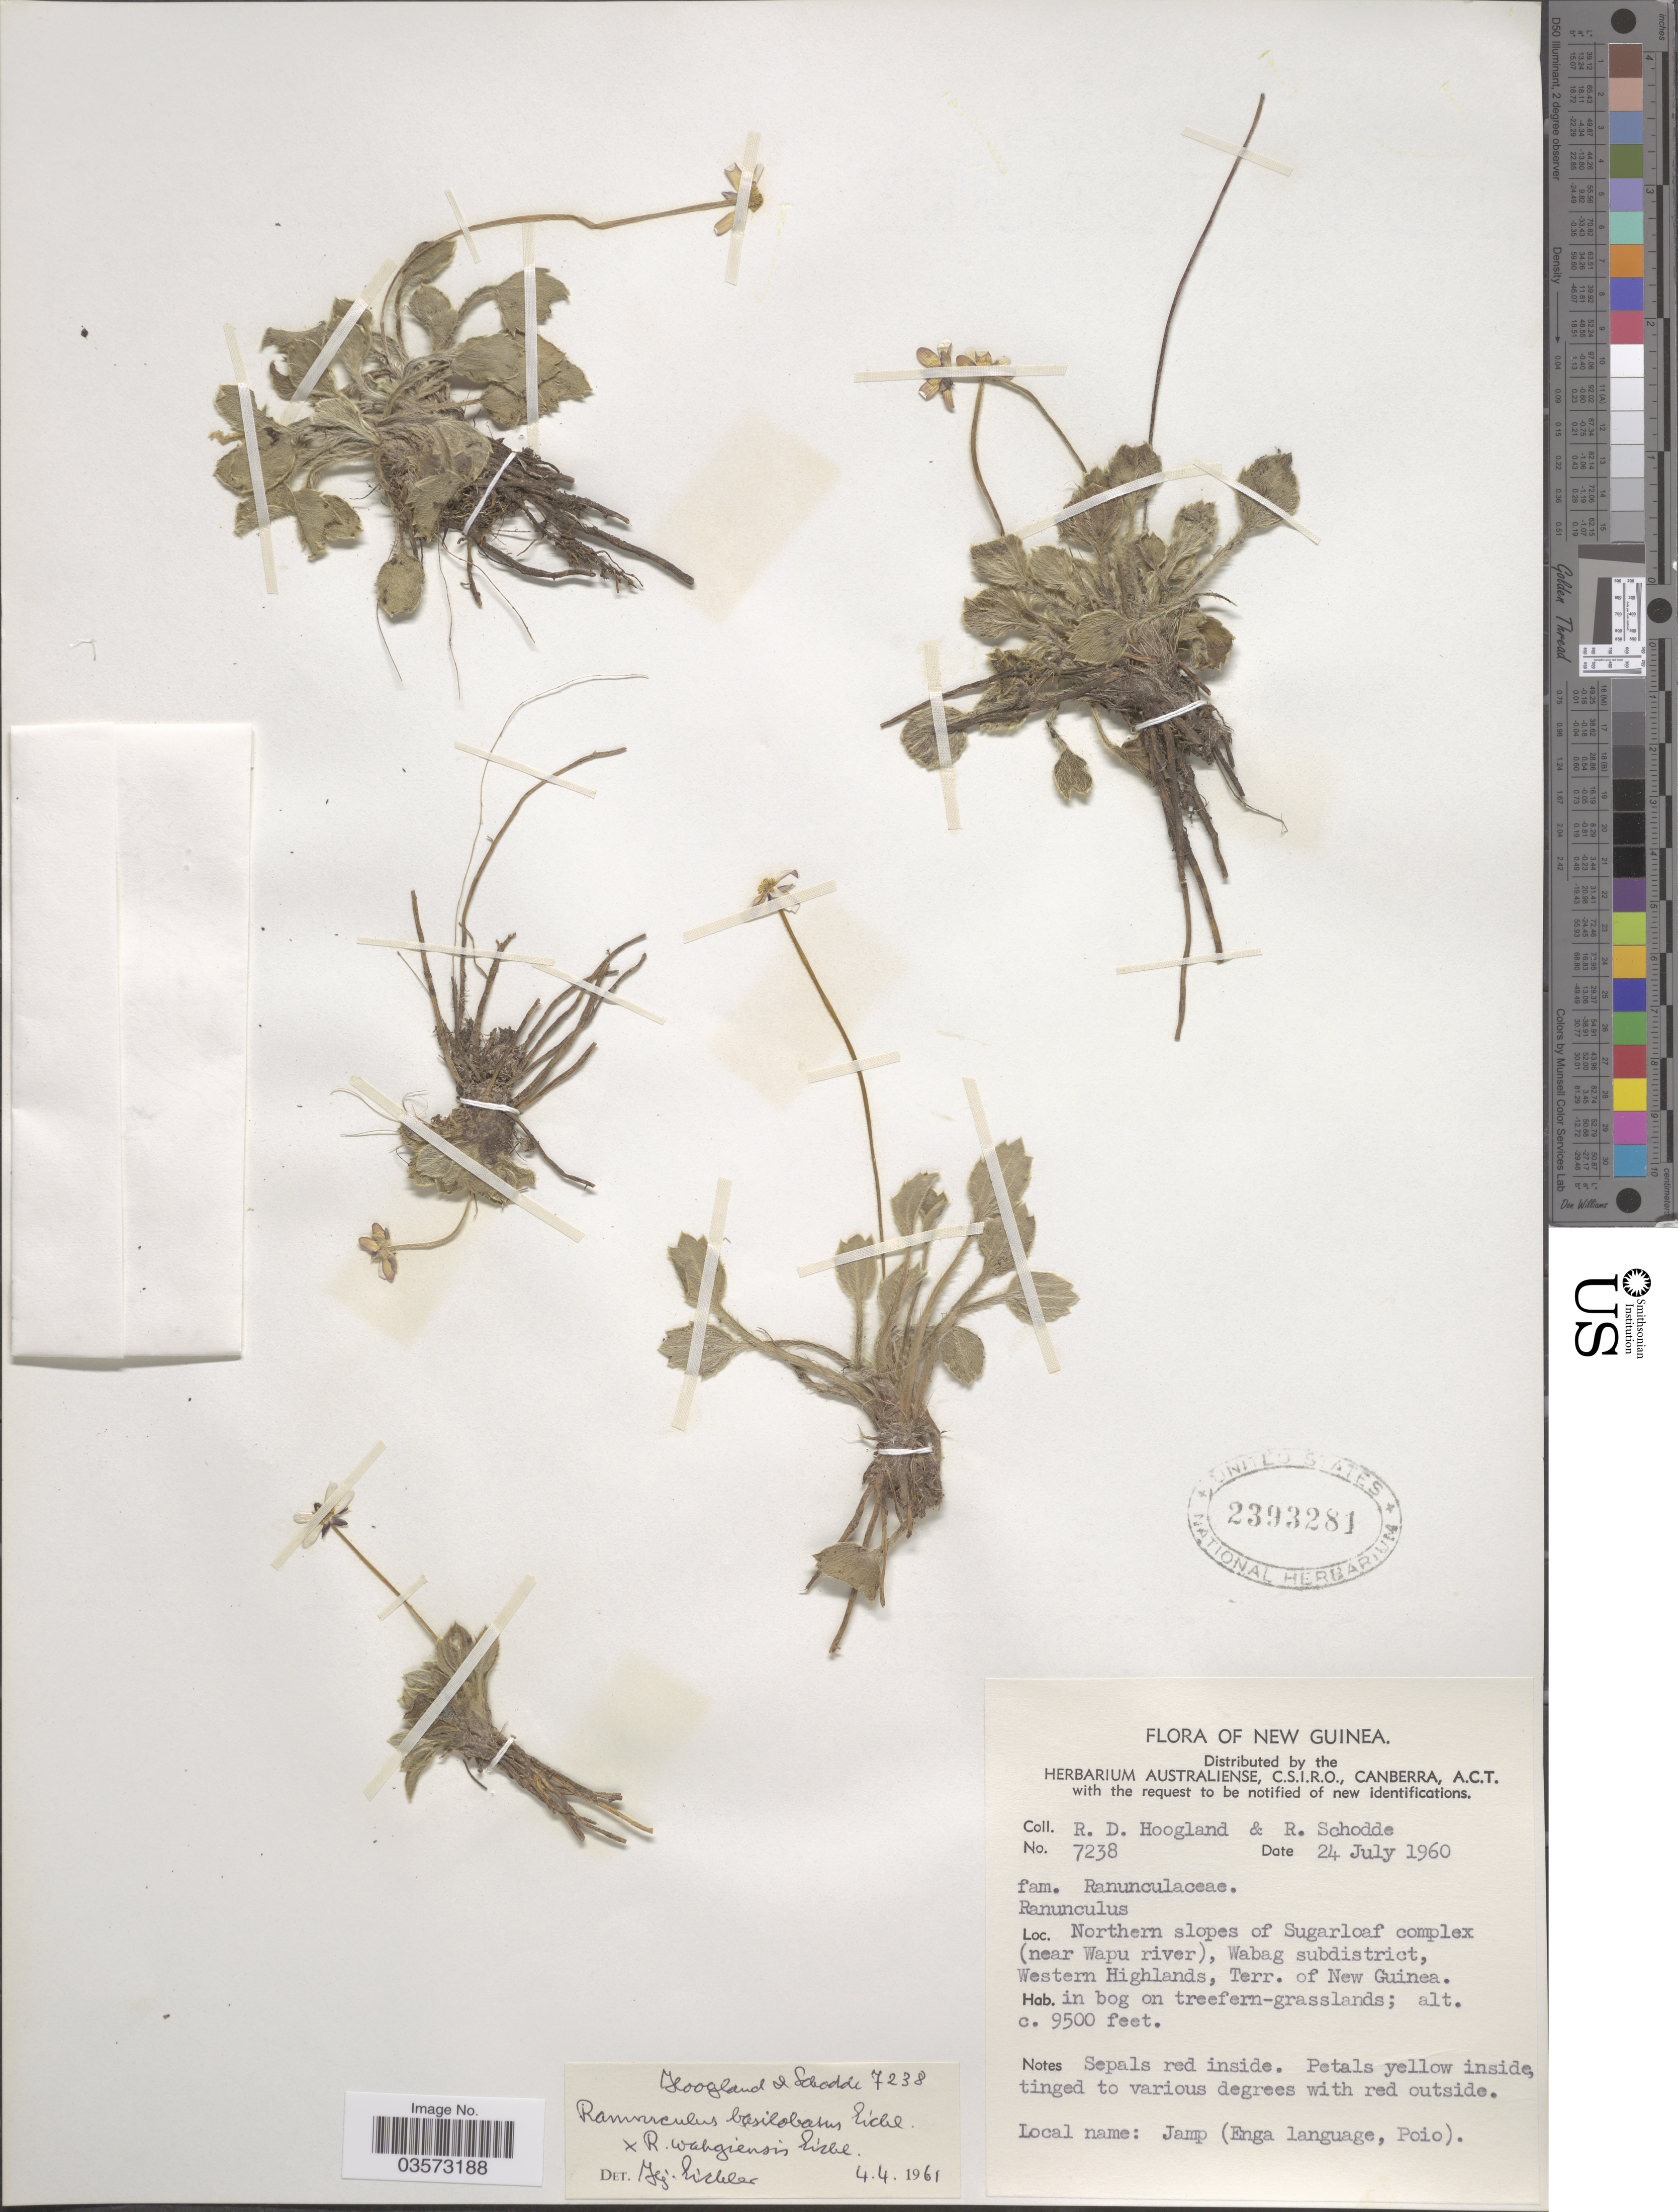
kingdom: Plantae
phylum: Tracheophyta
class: Magnoliopsida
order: Ranunculales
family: Ranunculaceae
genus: Ranunculus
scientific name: Ranunculus sp.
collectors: R. D. Hoogland & R. Schodde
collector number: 7238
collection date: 1960-07-24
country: Papua New Guinea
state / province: Western Highlands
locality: New Guinea. Northern slopes of Sugarloaf complex (near Wapu river), Wabag subdistrict, Western Highlands, Terr. of New Guinea.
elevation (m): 2896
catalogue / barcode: US 2393281